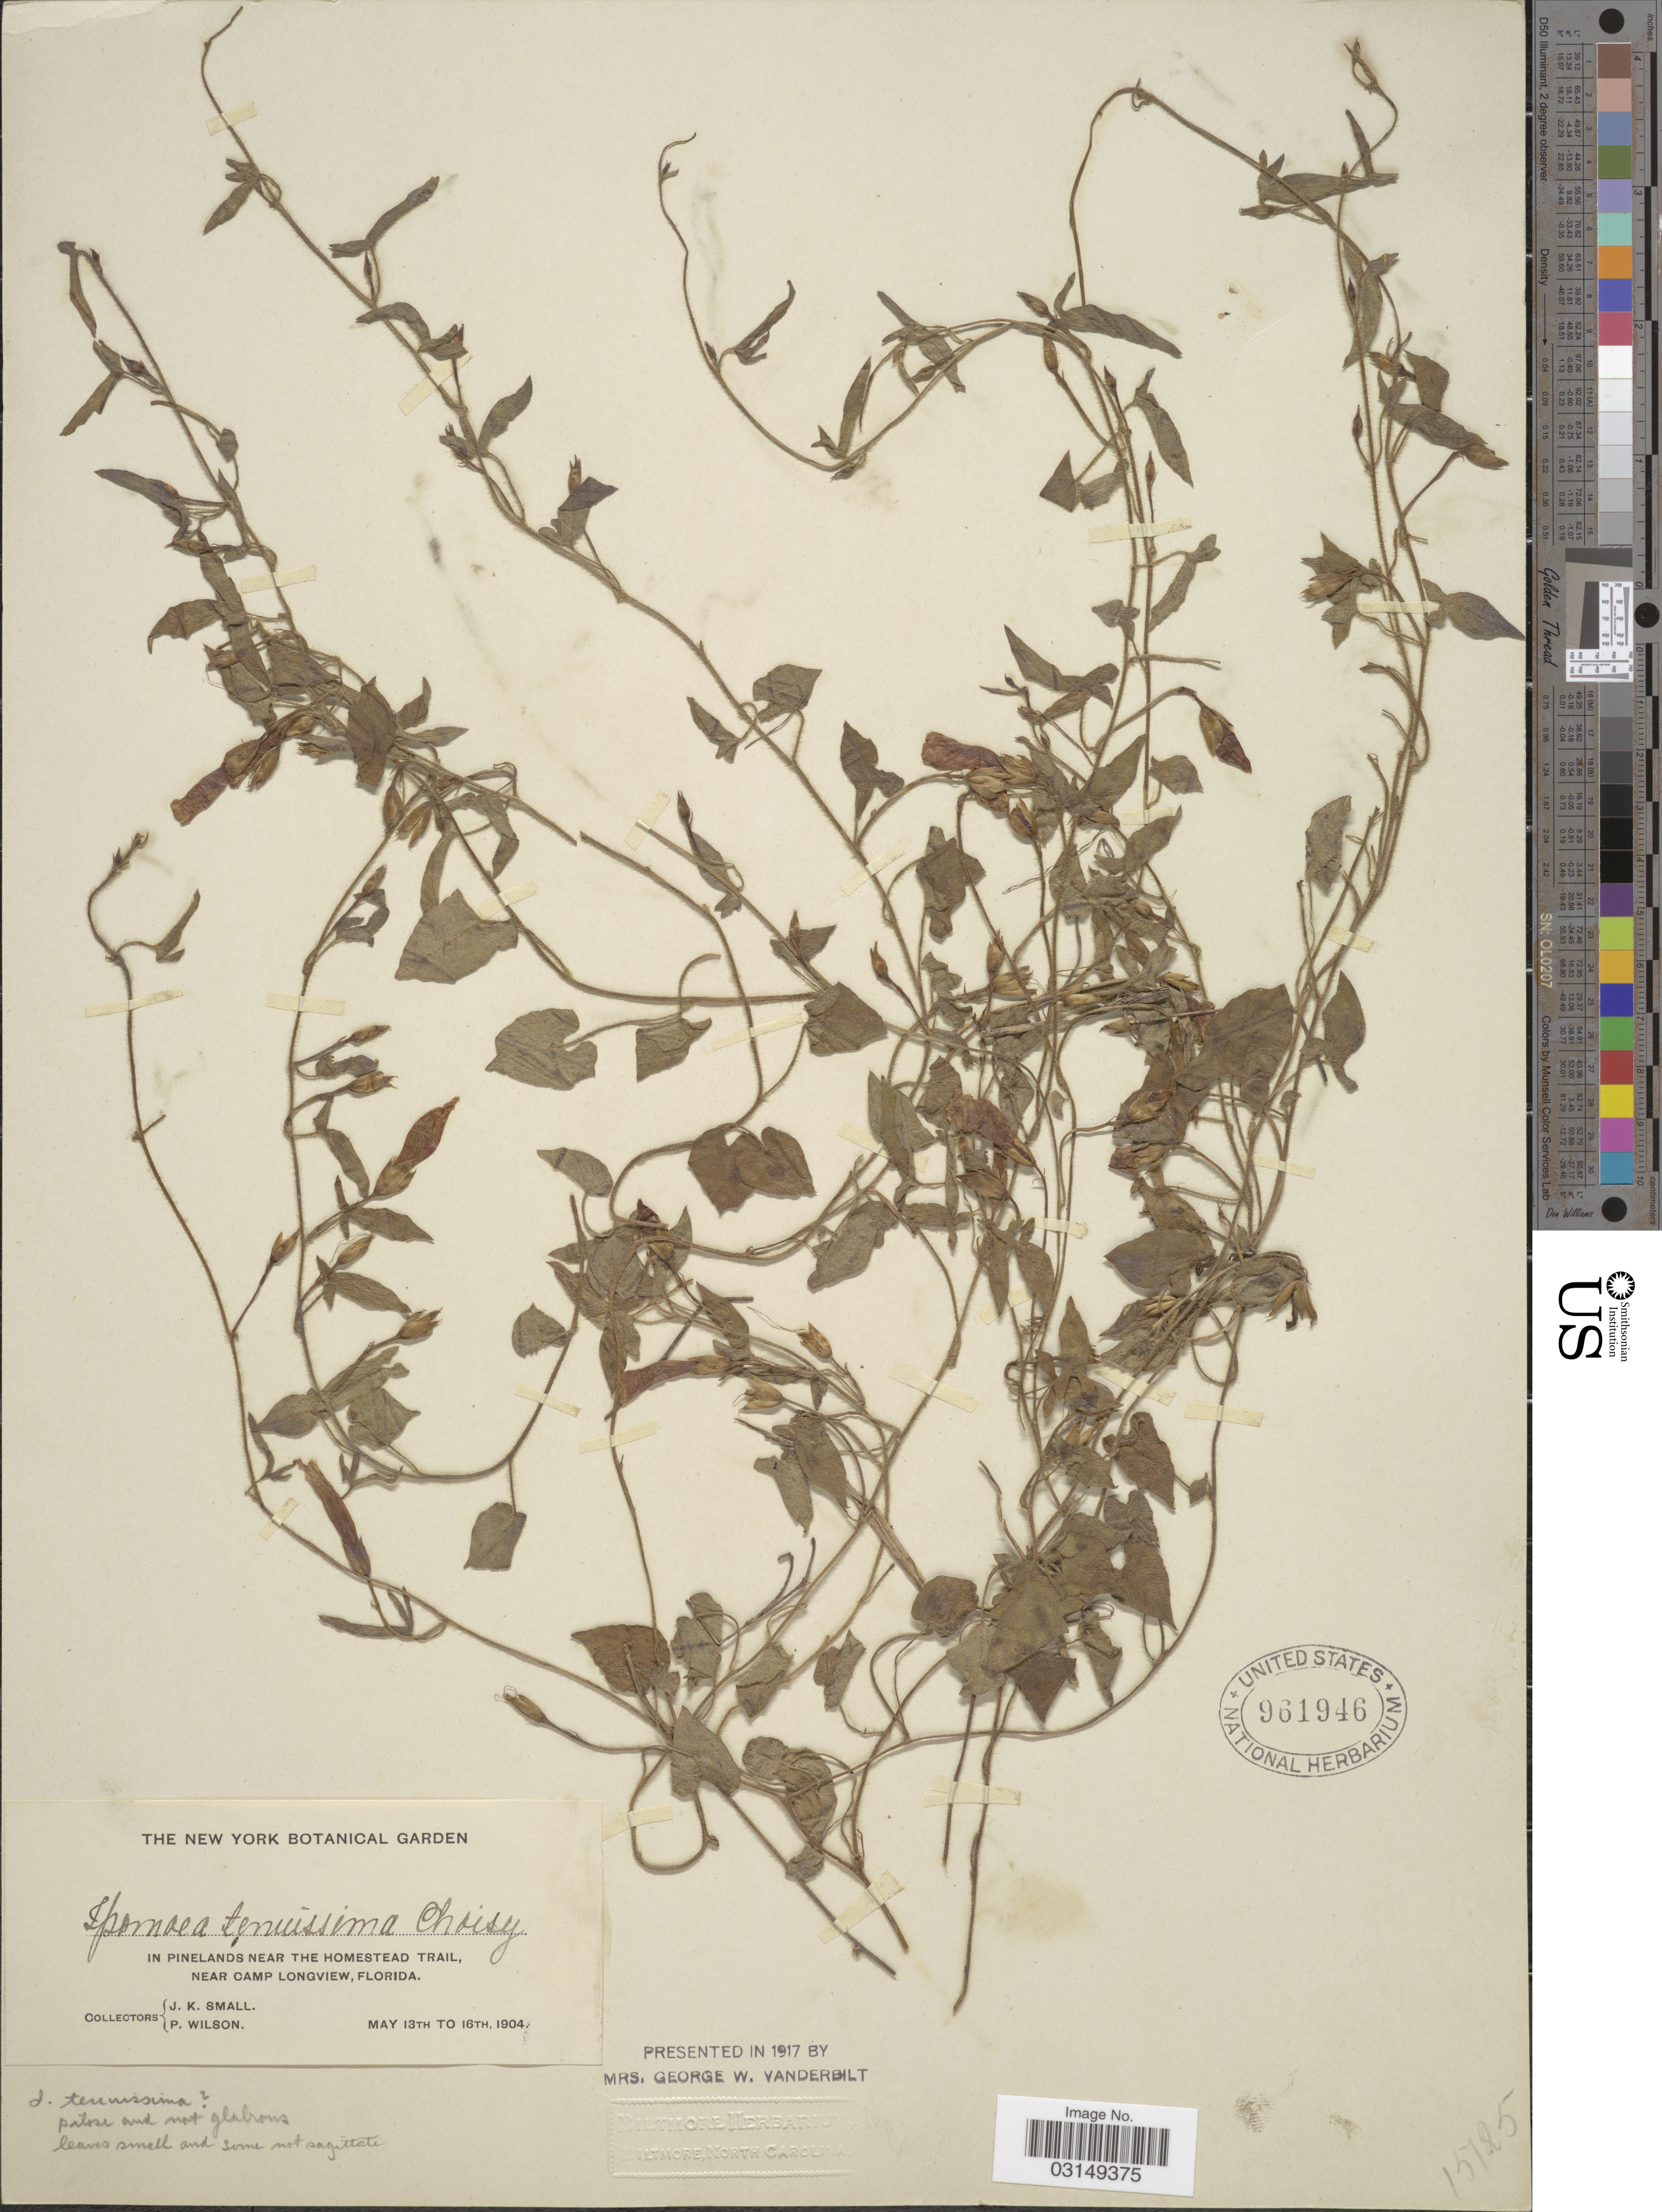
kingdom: Plantae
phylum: Tracheophyta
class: Magnoliopsida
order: Solanales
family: Convolvulaceae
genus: Ipomoea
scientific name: Ipomoea tenuissima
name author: Choisy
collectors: J. K. Small & P. Wilson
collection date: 1904-05-13/1904-05-16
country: United States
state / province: Florida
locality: In pinelands near The Homestead Trail, near camp Longview.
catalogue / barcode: US 961946